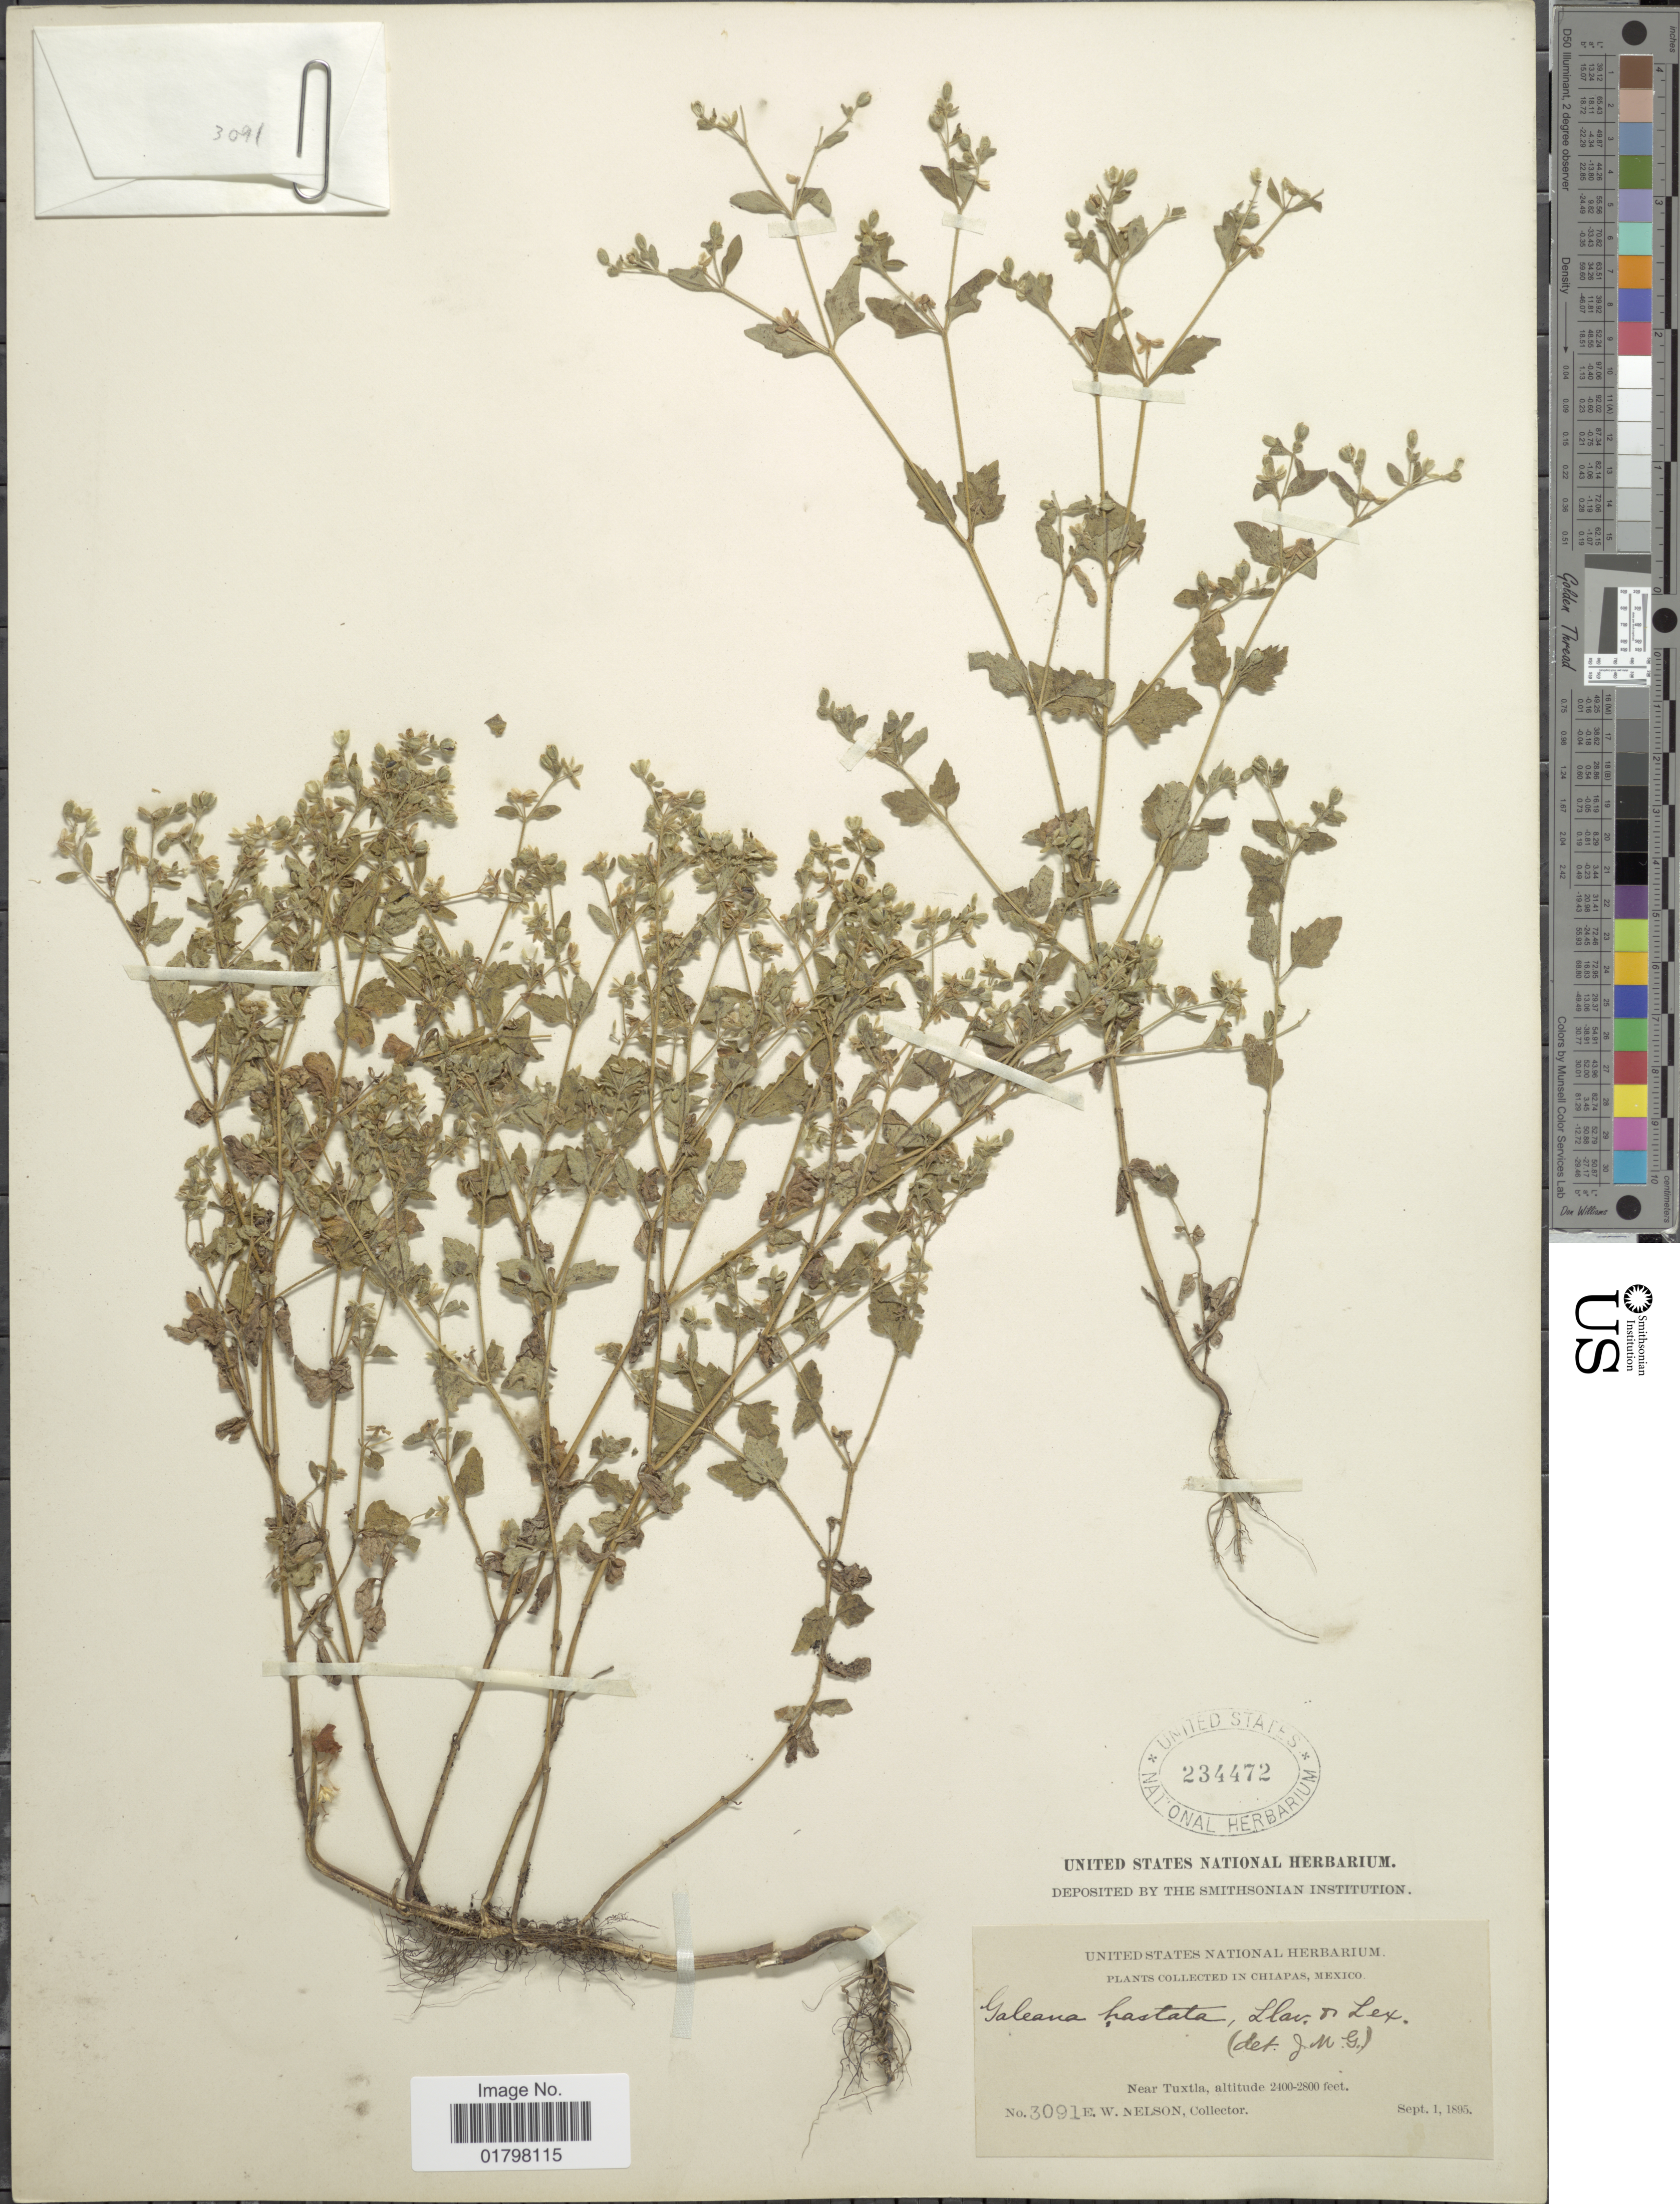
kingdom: Plantae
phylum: Tracheophyta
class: Magnoliopsida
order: Asterales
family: Asteraceae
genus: Galeana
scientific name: Galeana pratensis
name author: (Kunth) Rydb.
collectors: E. W. Nelson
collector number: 3091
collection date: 1895-09-01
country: Mexico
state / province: Chiapas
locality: In Chiapas, Mexico. Near Tuxtla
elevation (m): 732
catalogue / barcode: US 234472